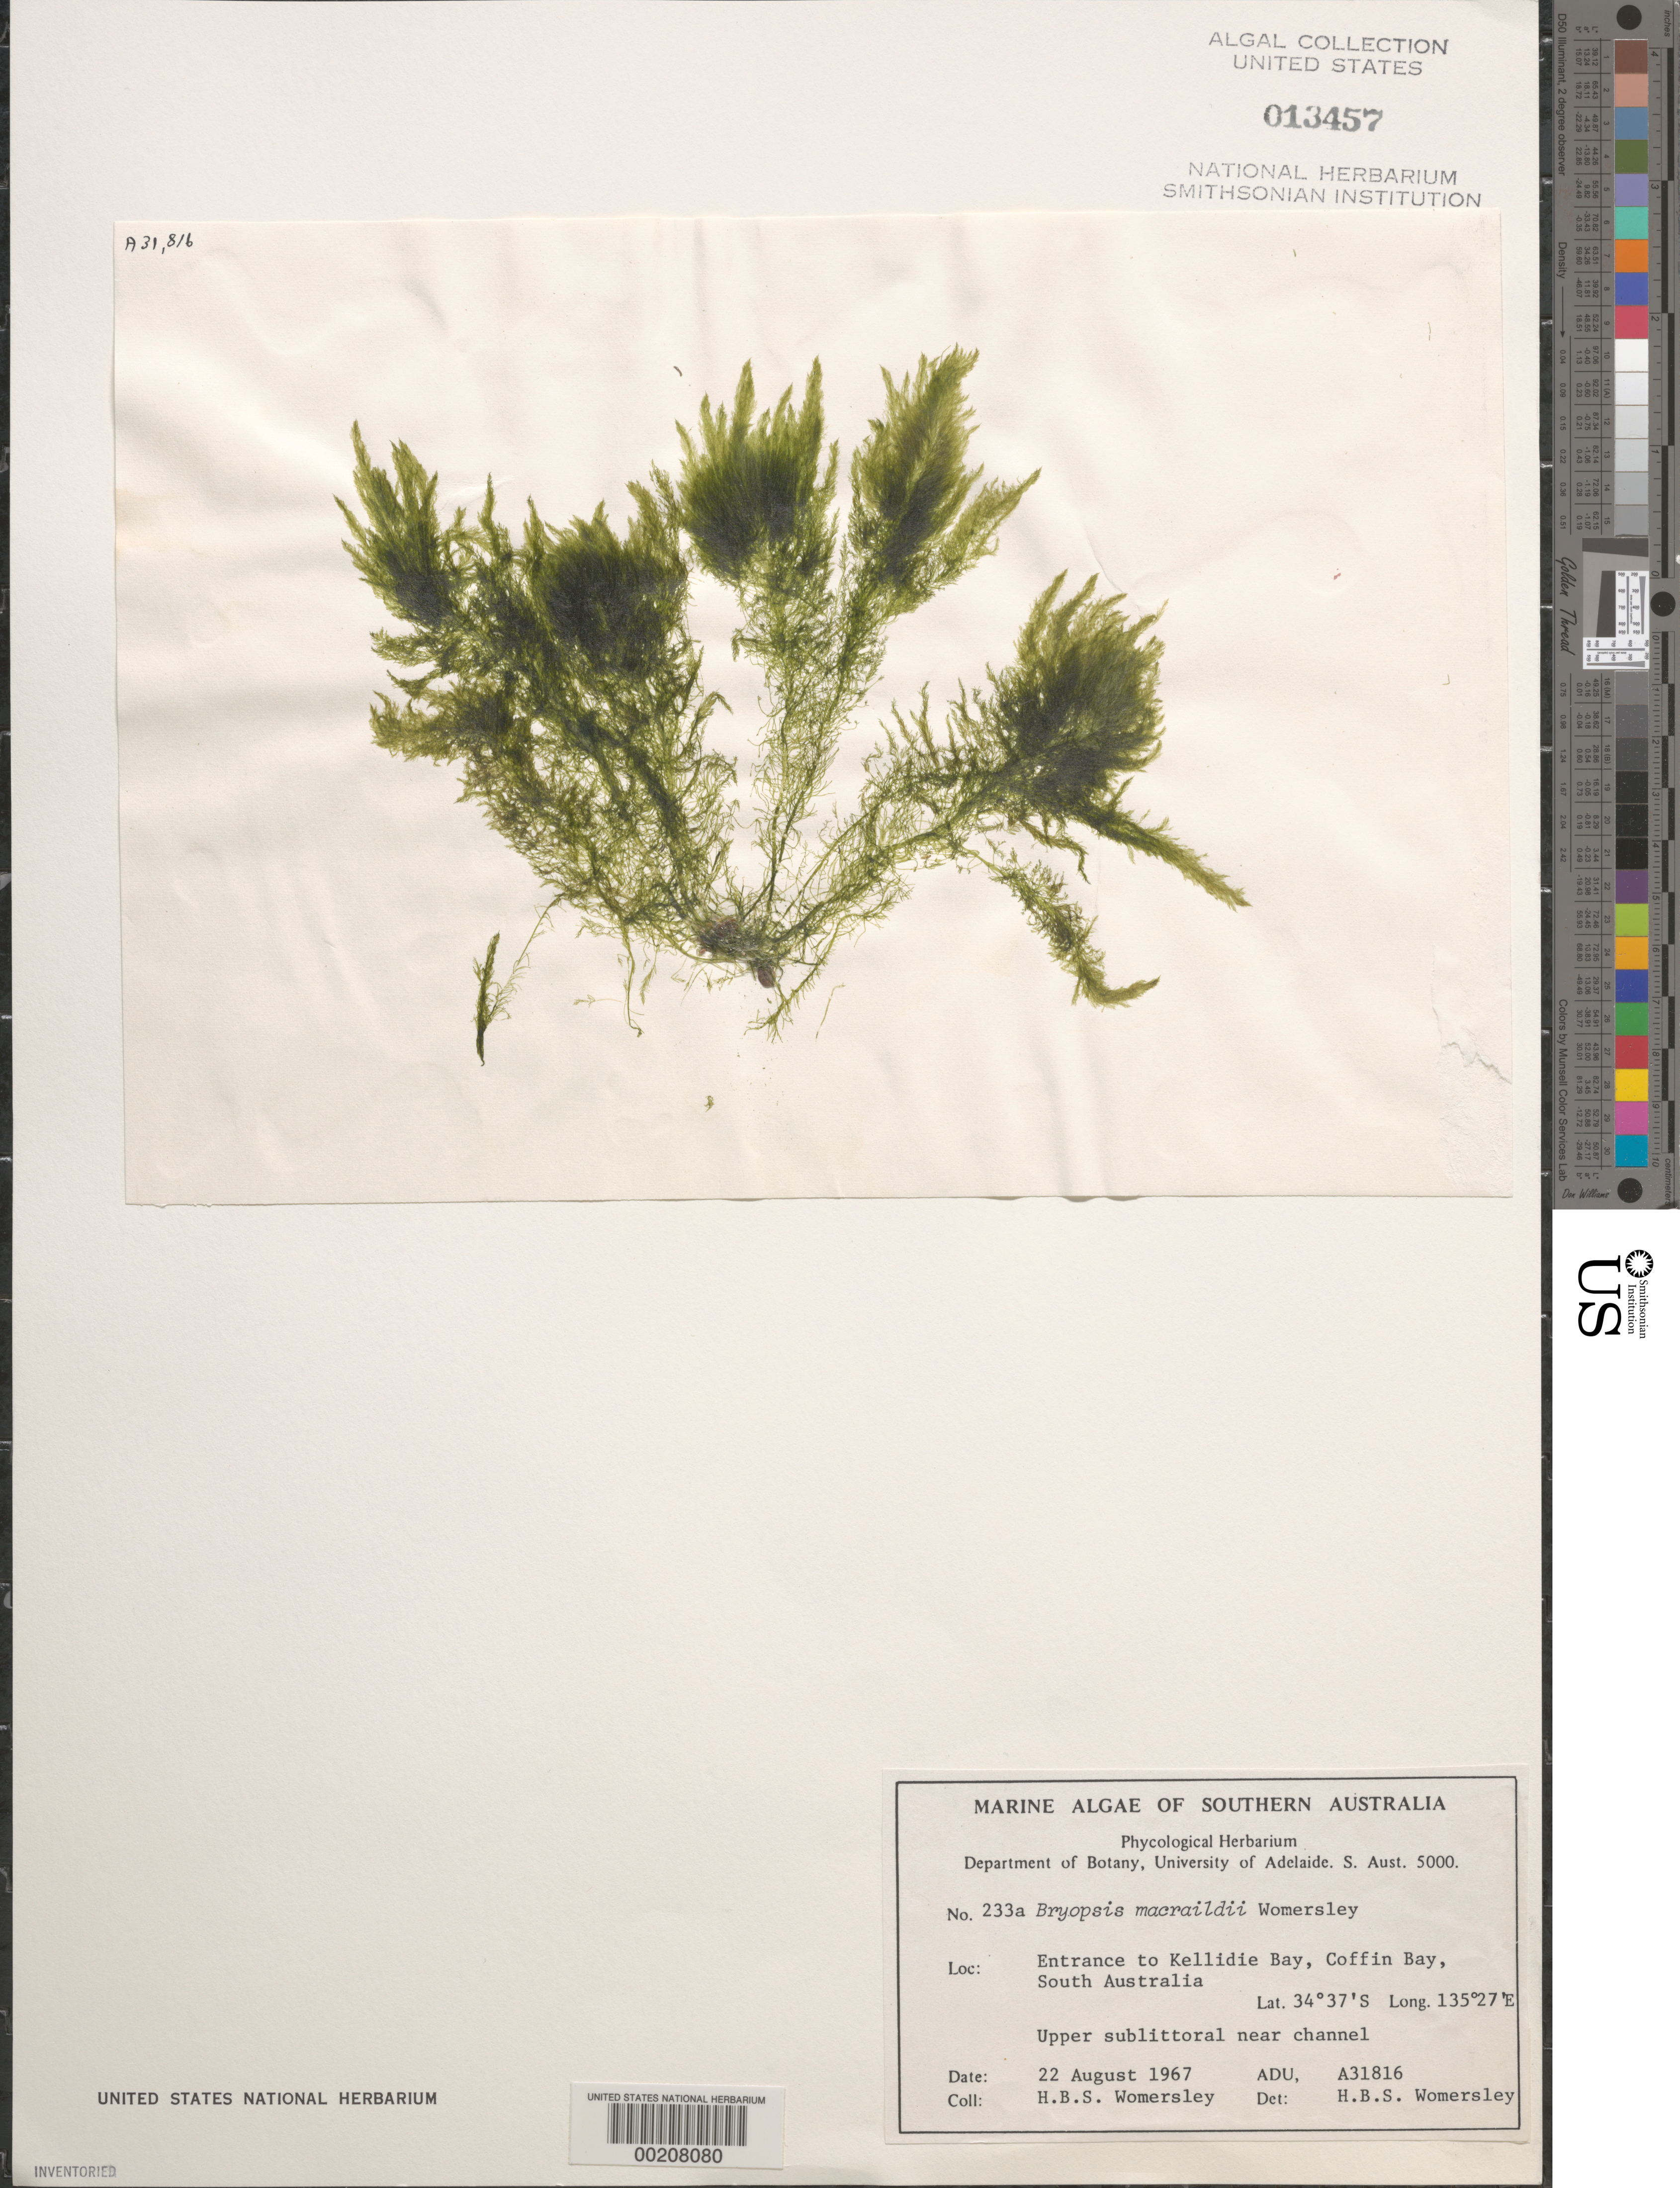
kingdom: Plantae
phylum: Chlorophyta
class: Ulvophyceae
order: Bryopsidales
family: Bryopsidaceae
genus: Bryopsis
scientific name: Bryopsis macraildii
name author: Womersley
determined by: Womersley, H. B. S.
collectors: H. B. S. Womersley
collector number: ADU A31816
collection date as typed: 22 Aug 1967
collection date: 1967-08-22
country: Australia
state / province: South Australia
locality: Kellidie bay entrance, coffin bay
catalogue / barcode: US 13457